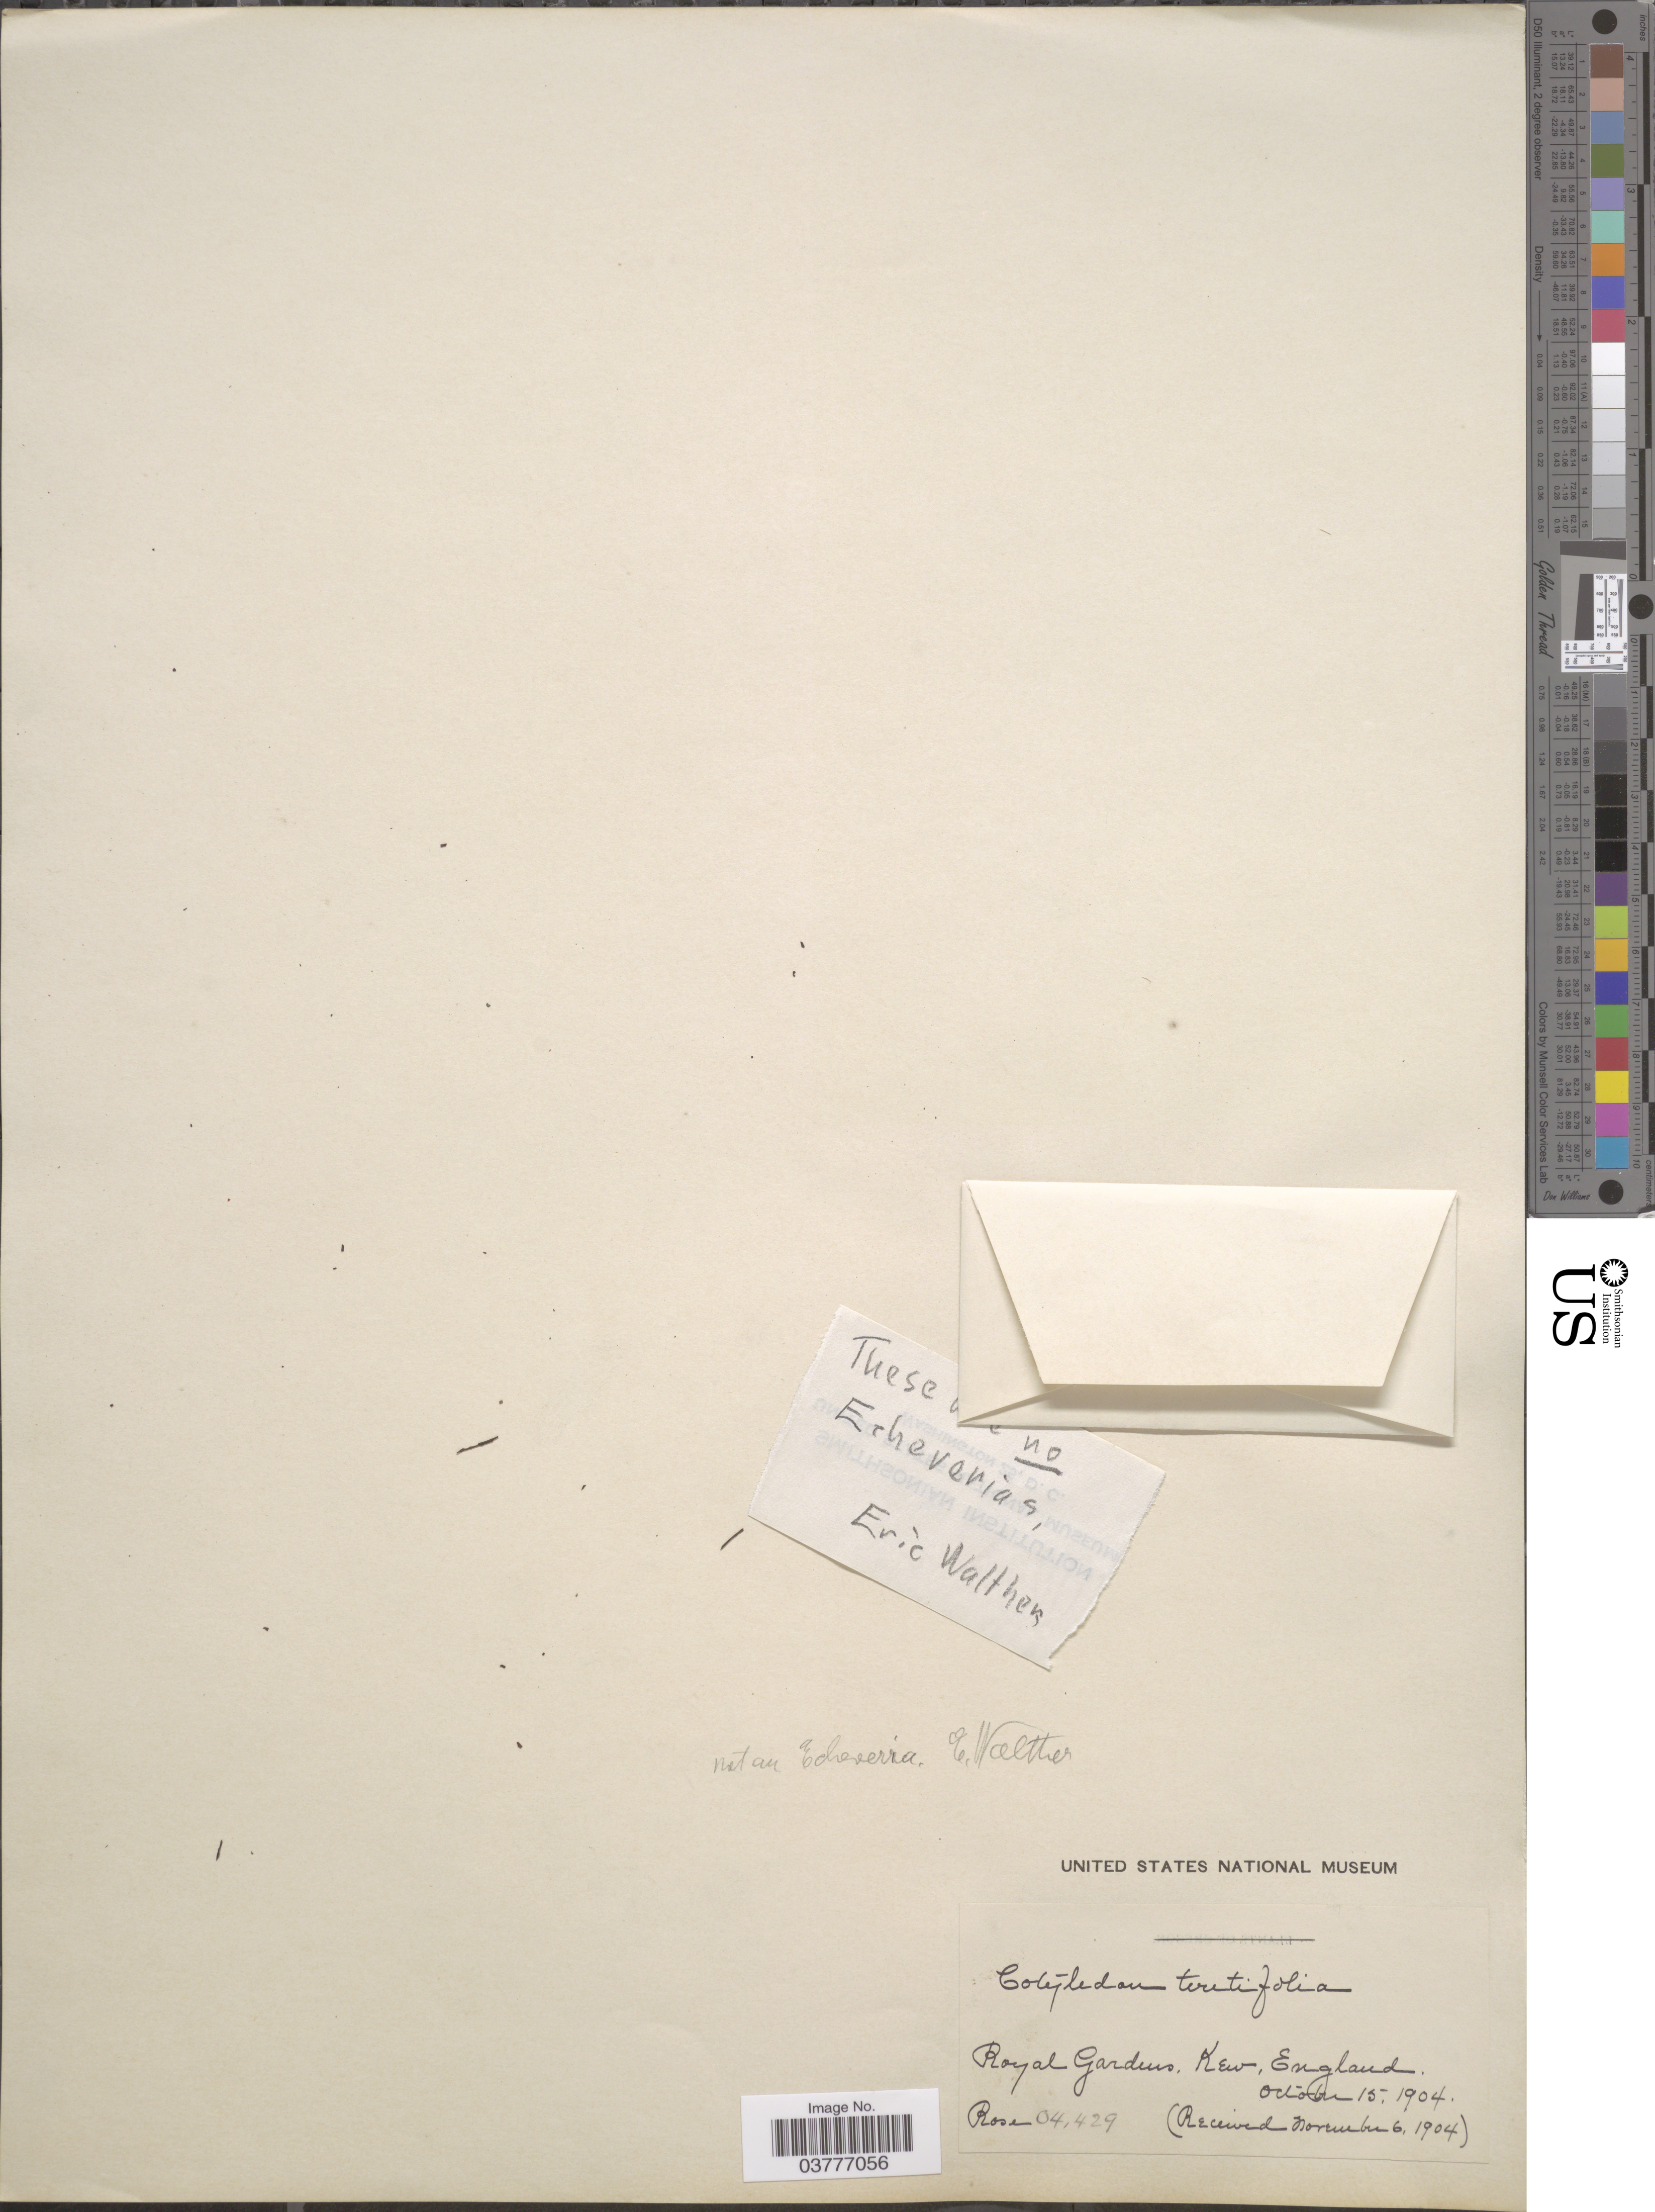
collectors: -- Rose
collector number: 04429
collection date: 1904-10-15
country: United Kingdom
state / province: England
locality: Royal Gardens, New, England.